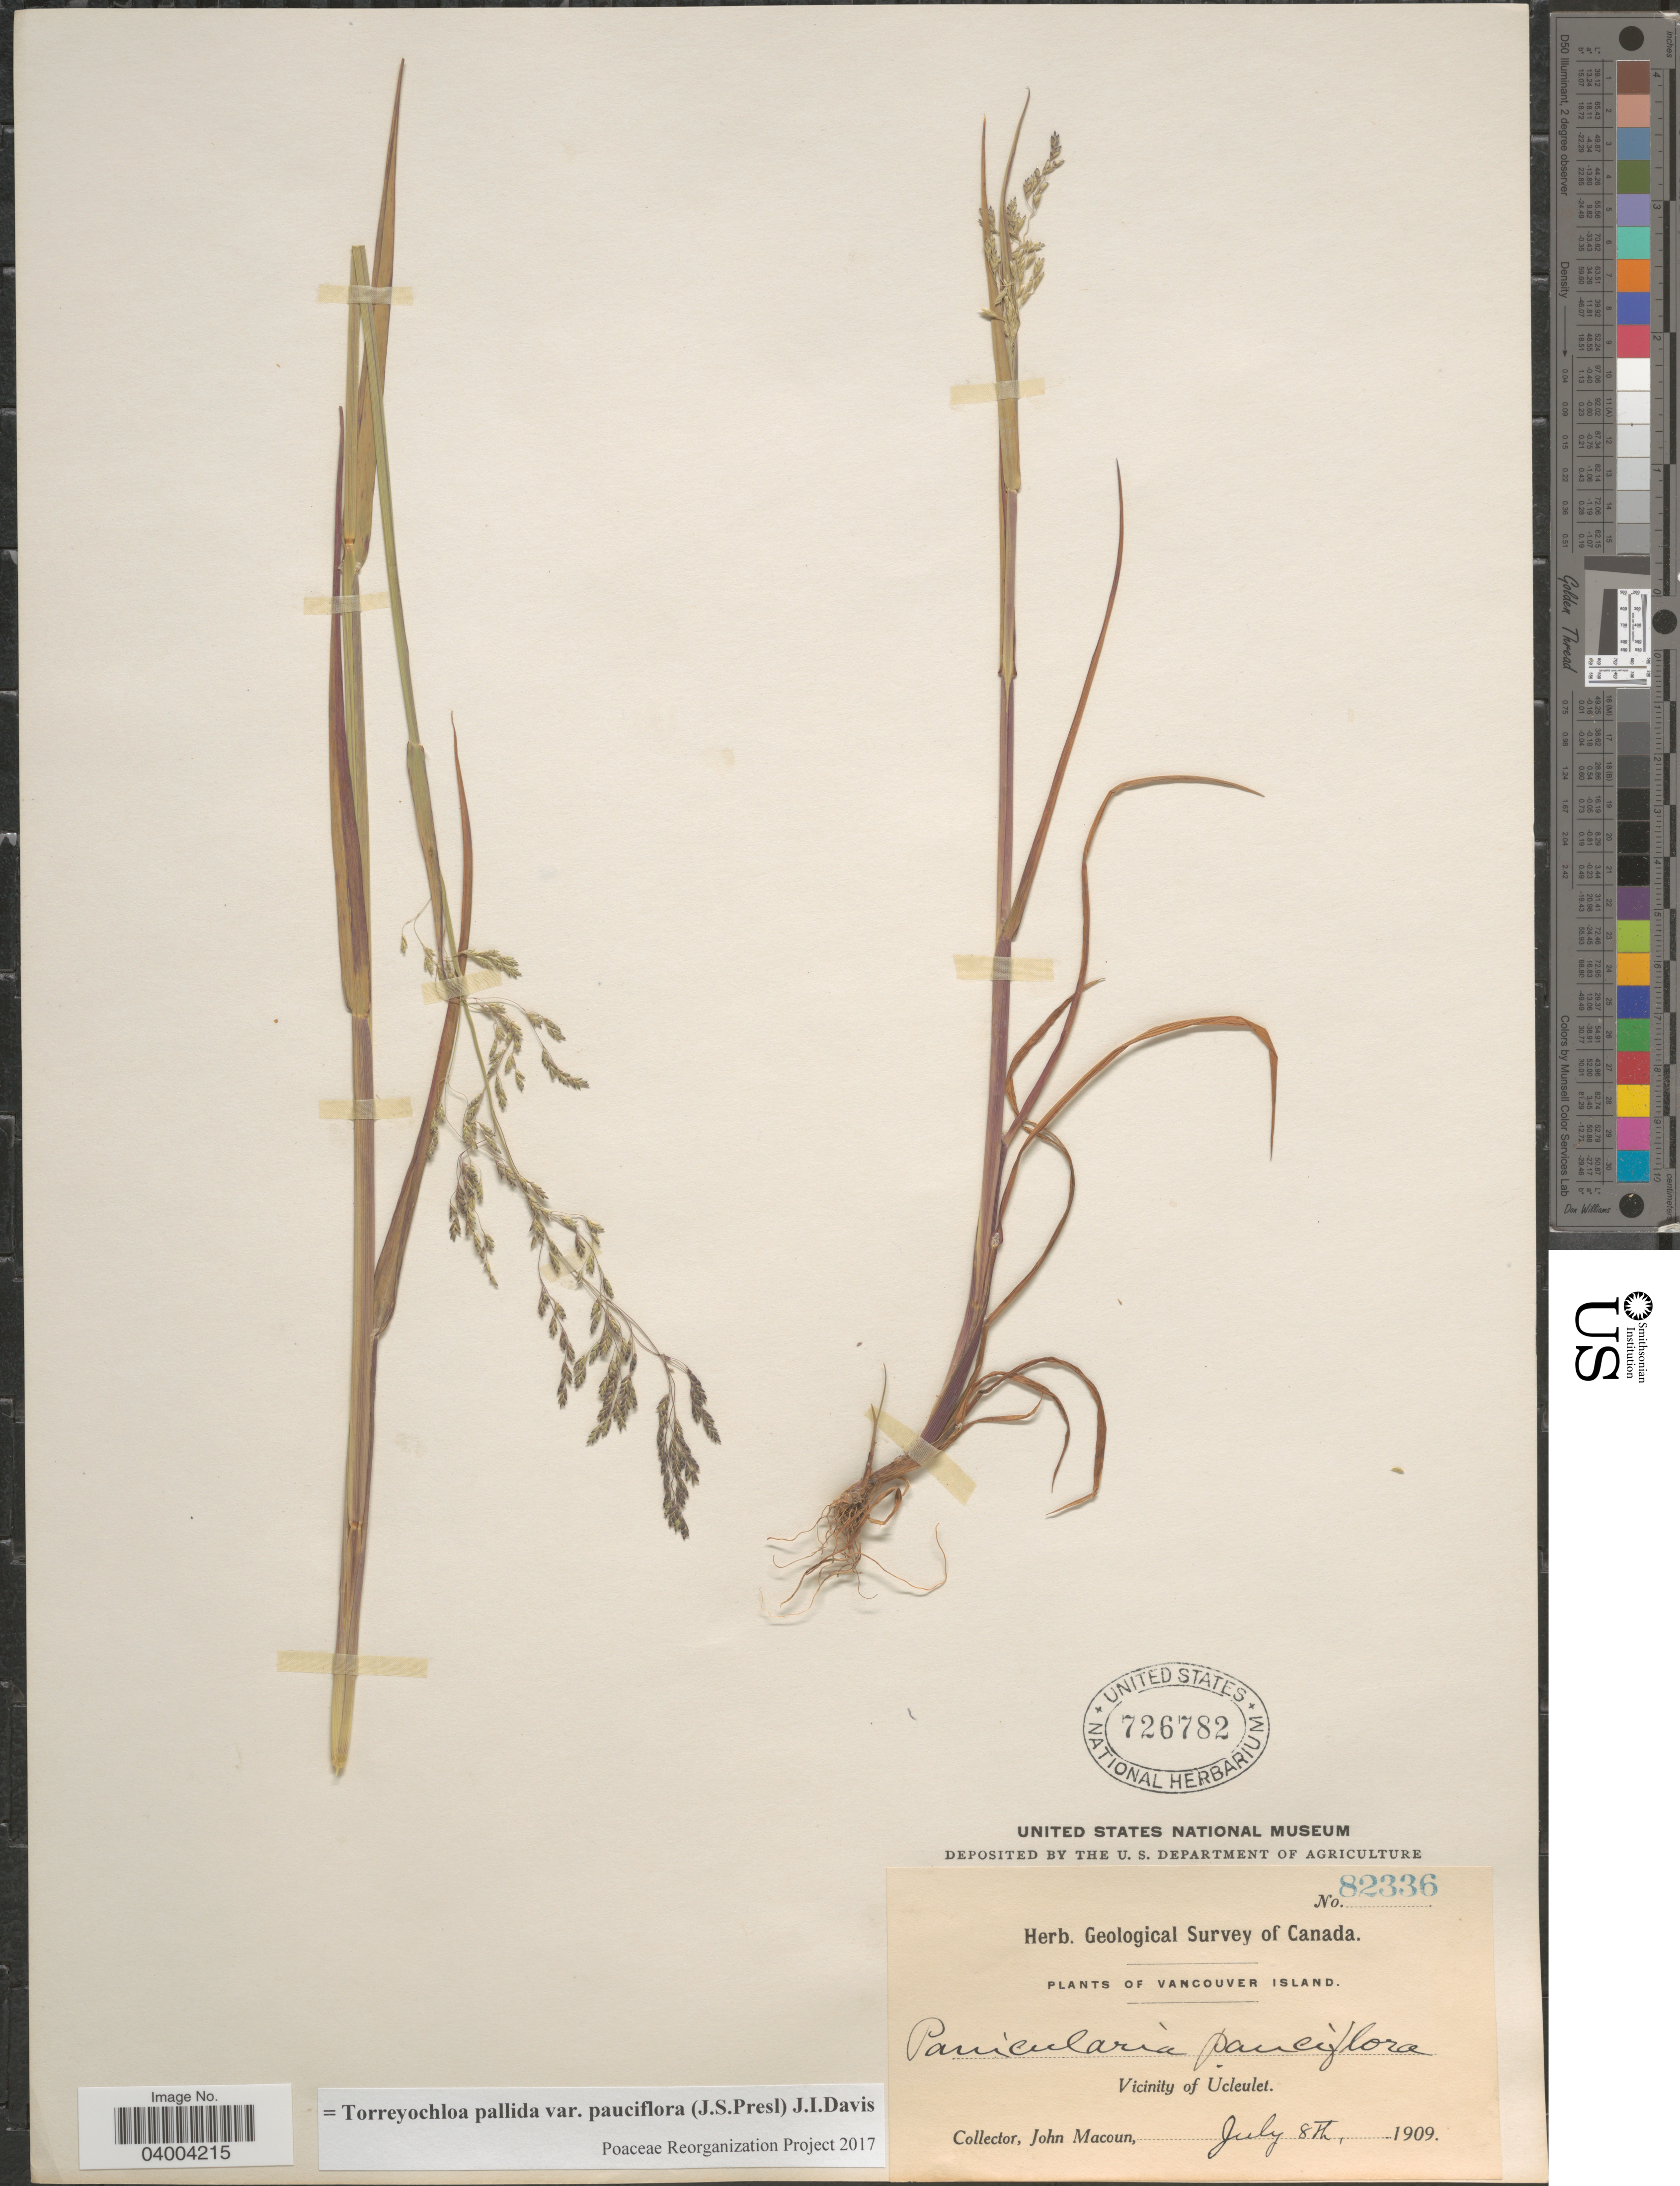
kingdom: Plantae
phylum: Tracheophyta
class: Liliopsida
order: Poales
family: Poaceae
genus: Torreyochloa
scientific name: Torreyochloa pallida var. pauciflora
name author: (J. Presl) J.I. Davis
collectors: J. Macoun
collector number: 82336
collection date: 1909-07-08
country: Canada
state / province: British Columbia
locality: Vancouver Island. Vicinity of Ucleulet.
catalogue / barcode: US 726782